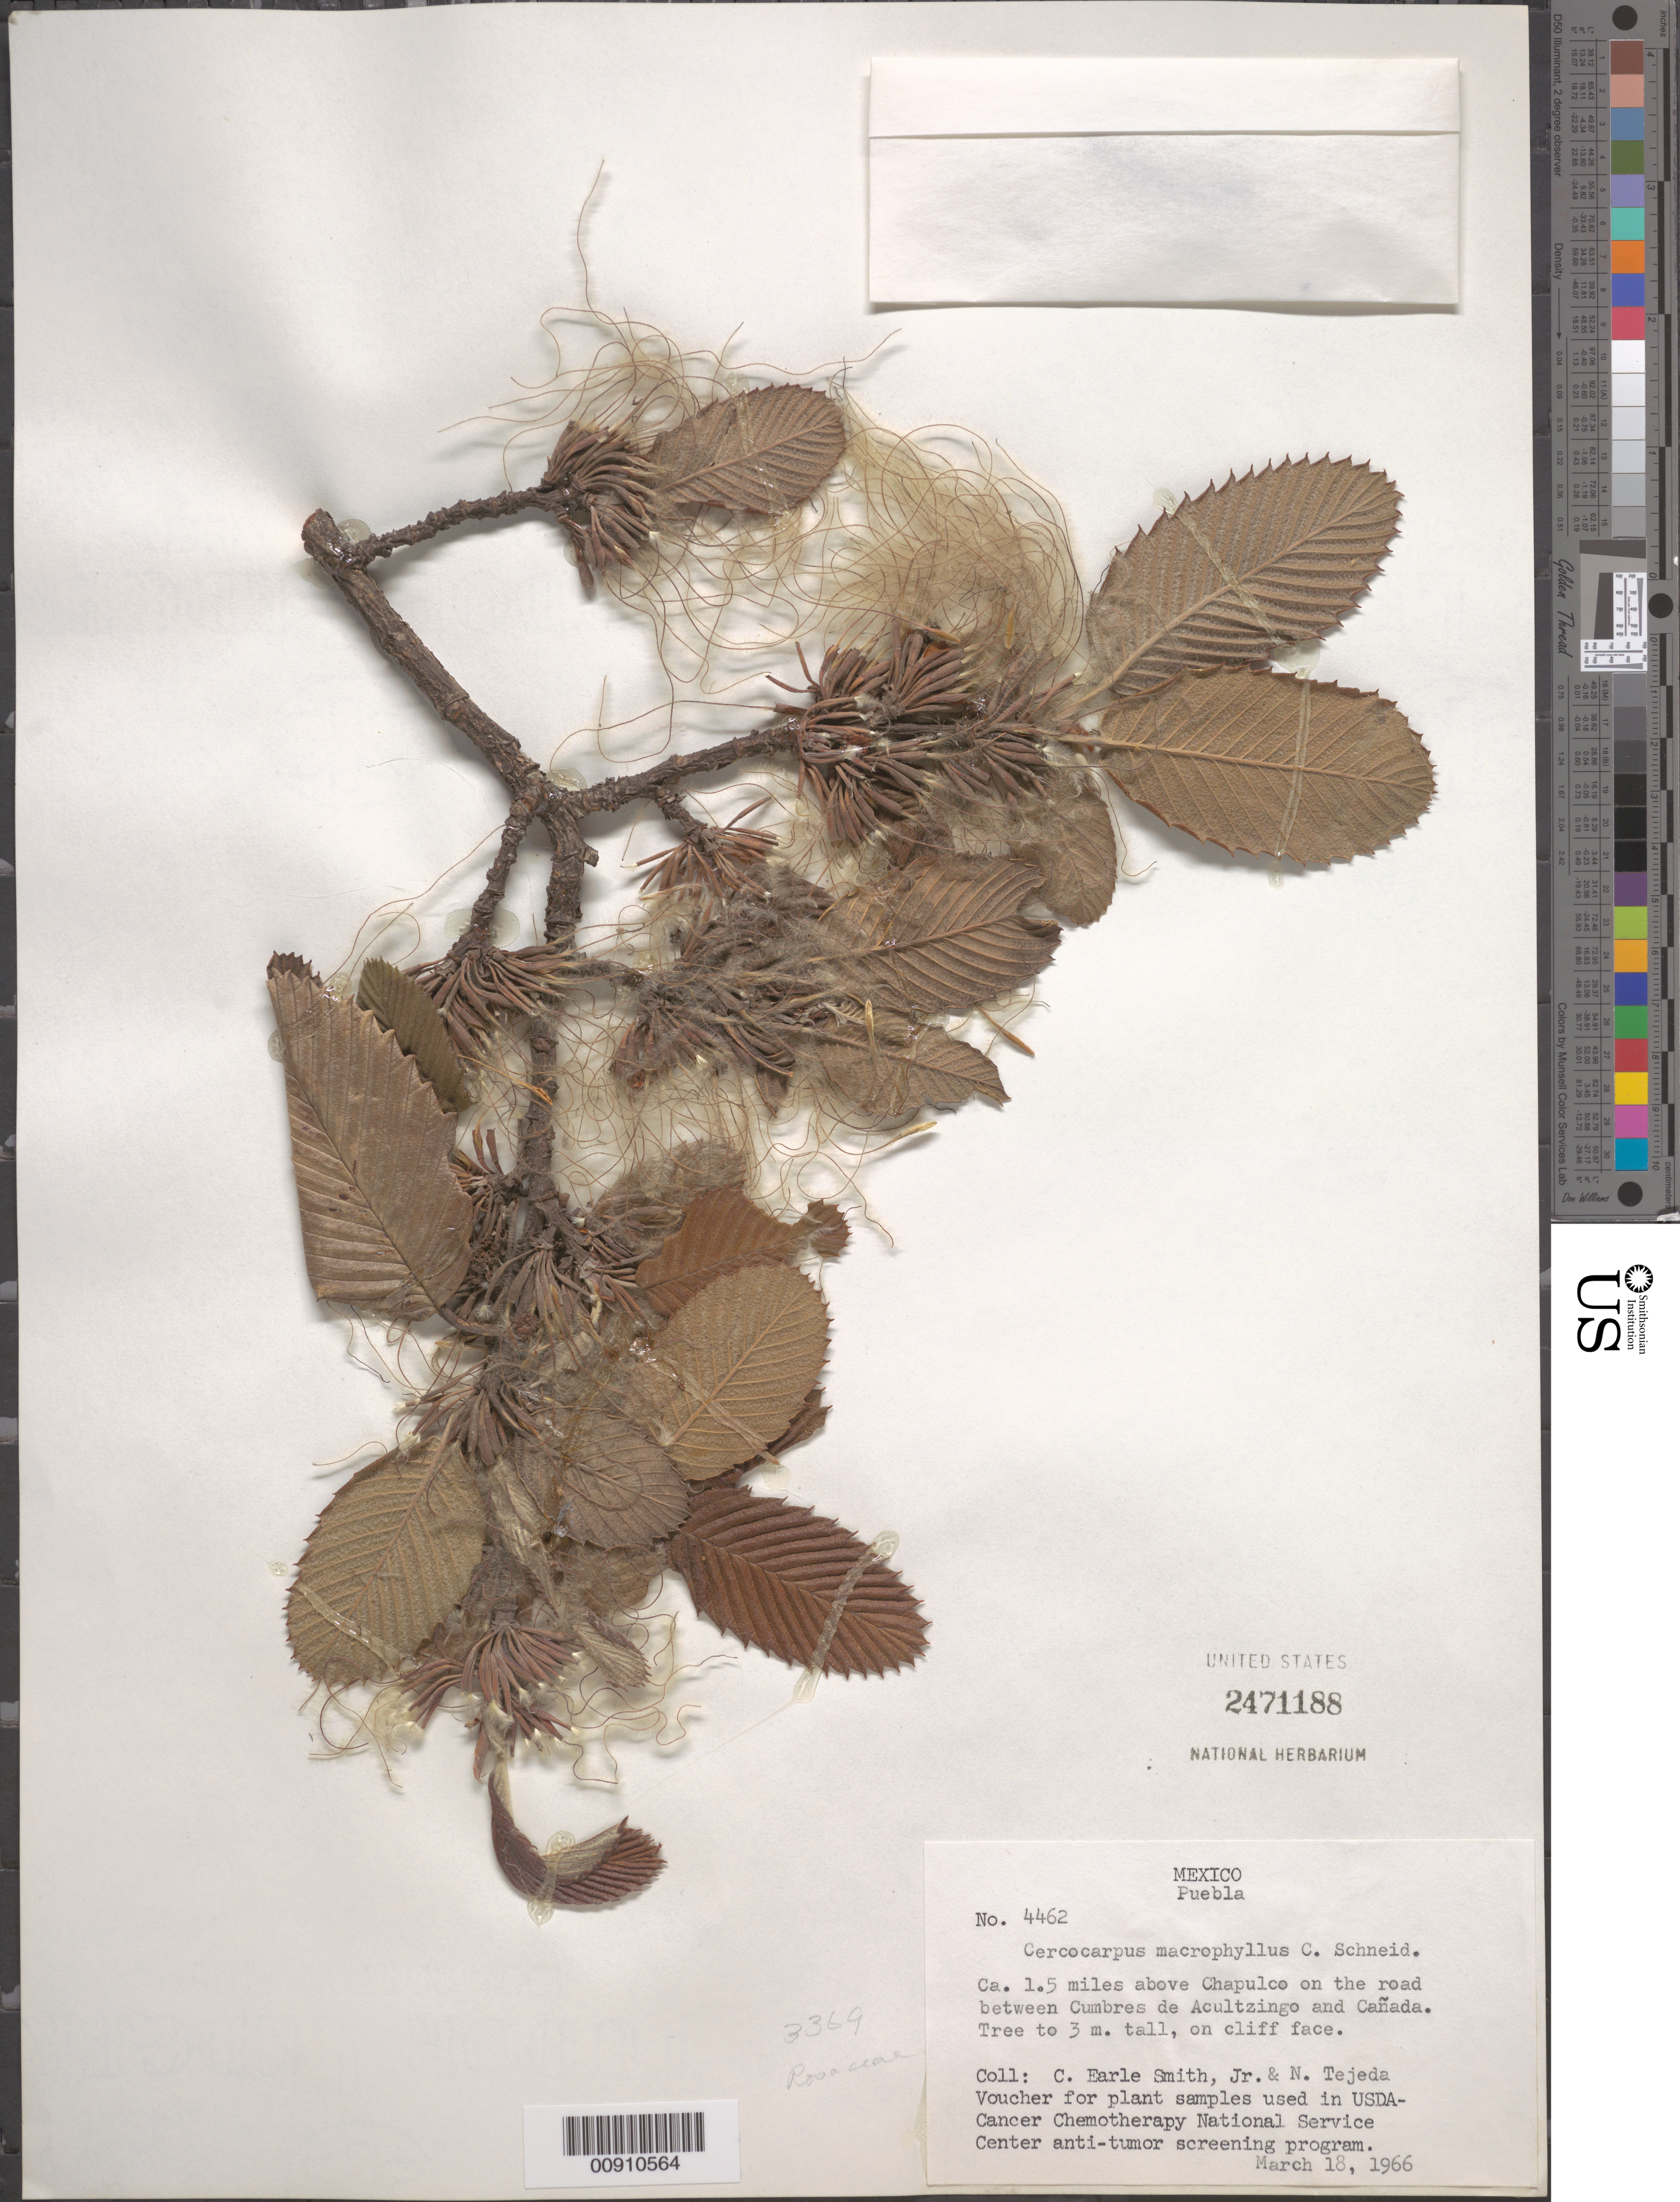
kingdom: Plantae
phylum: Tracheophyta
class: Magnoliopsida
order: Rosales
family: Rosaceae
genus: Cercocarpus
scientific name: Cercocarpus macrophyllus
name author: C.K. Schneid.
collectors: C. E. Smith Jr. & N. Tejeda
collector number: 4462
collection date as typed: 18 Mar 1966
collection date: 1966-03-18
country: Mexico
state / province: Puebla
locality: Ca. 1.5 miles above Chapulco on the road between Cumbres de Acultzingo and Cañada.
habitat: On cliff face.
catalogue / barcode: US 2471188